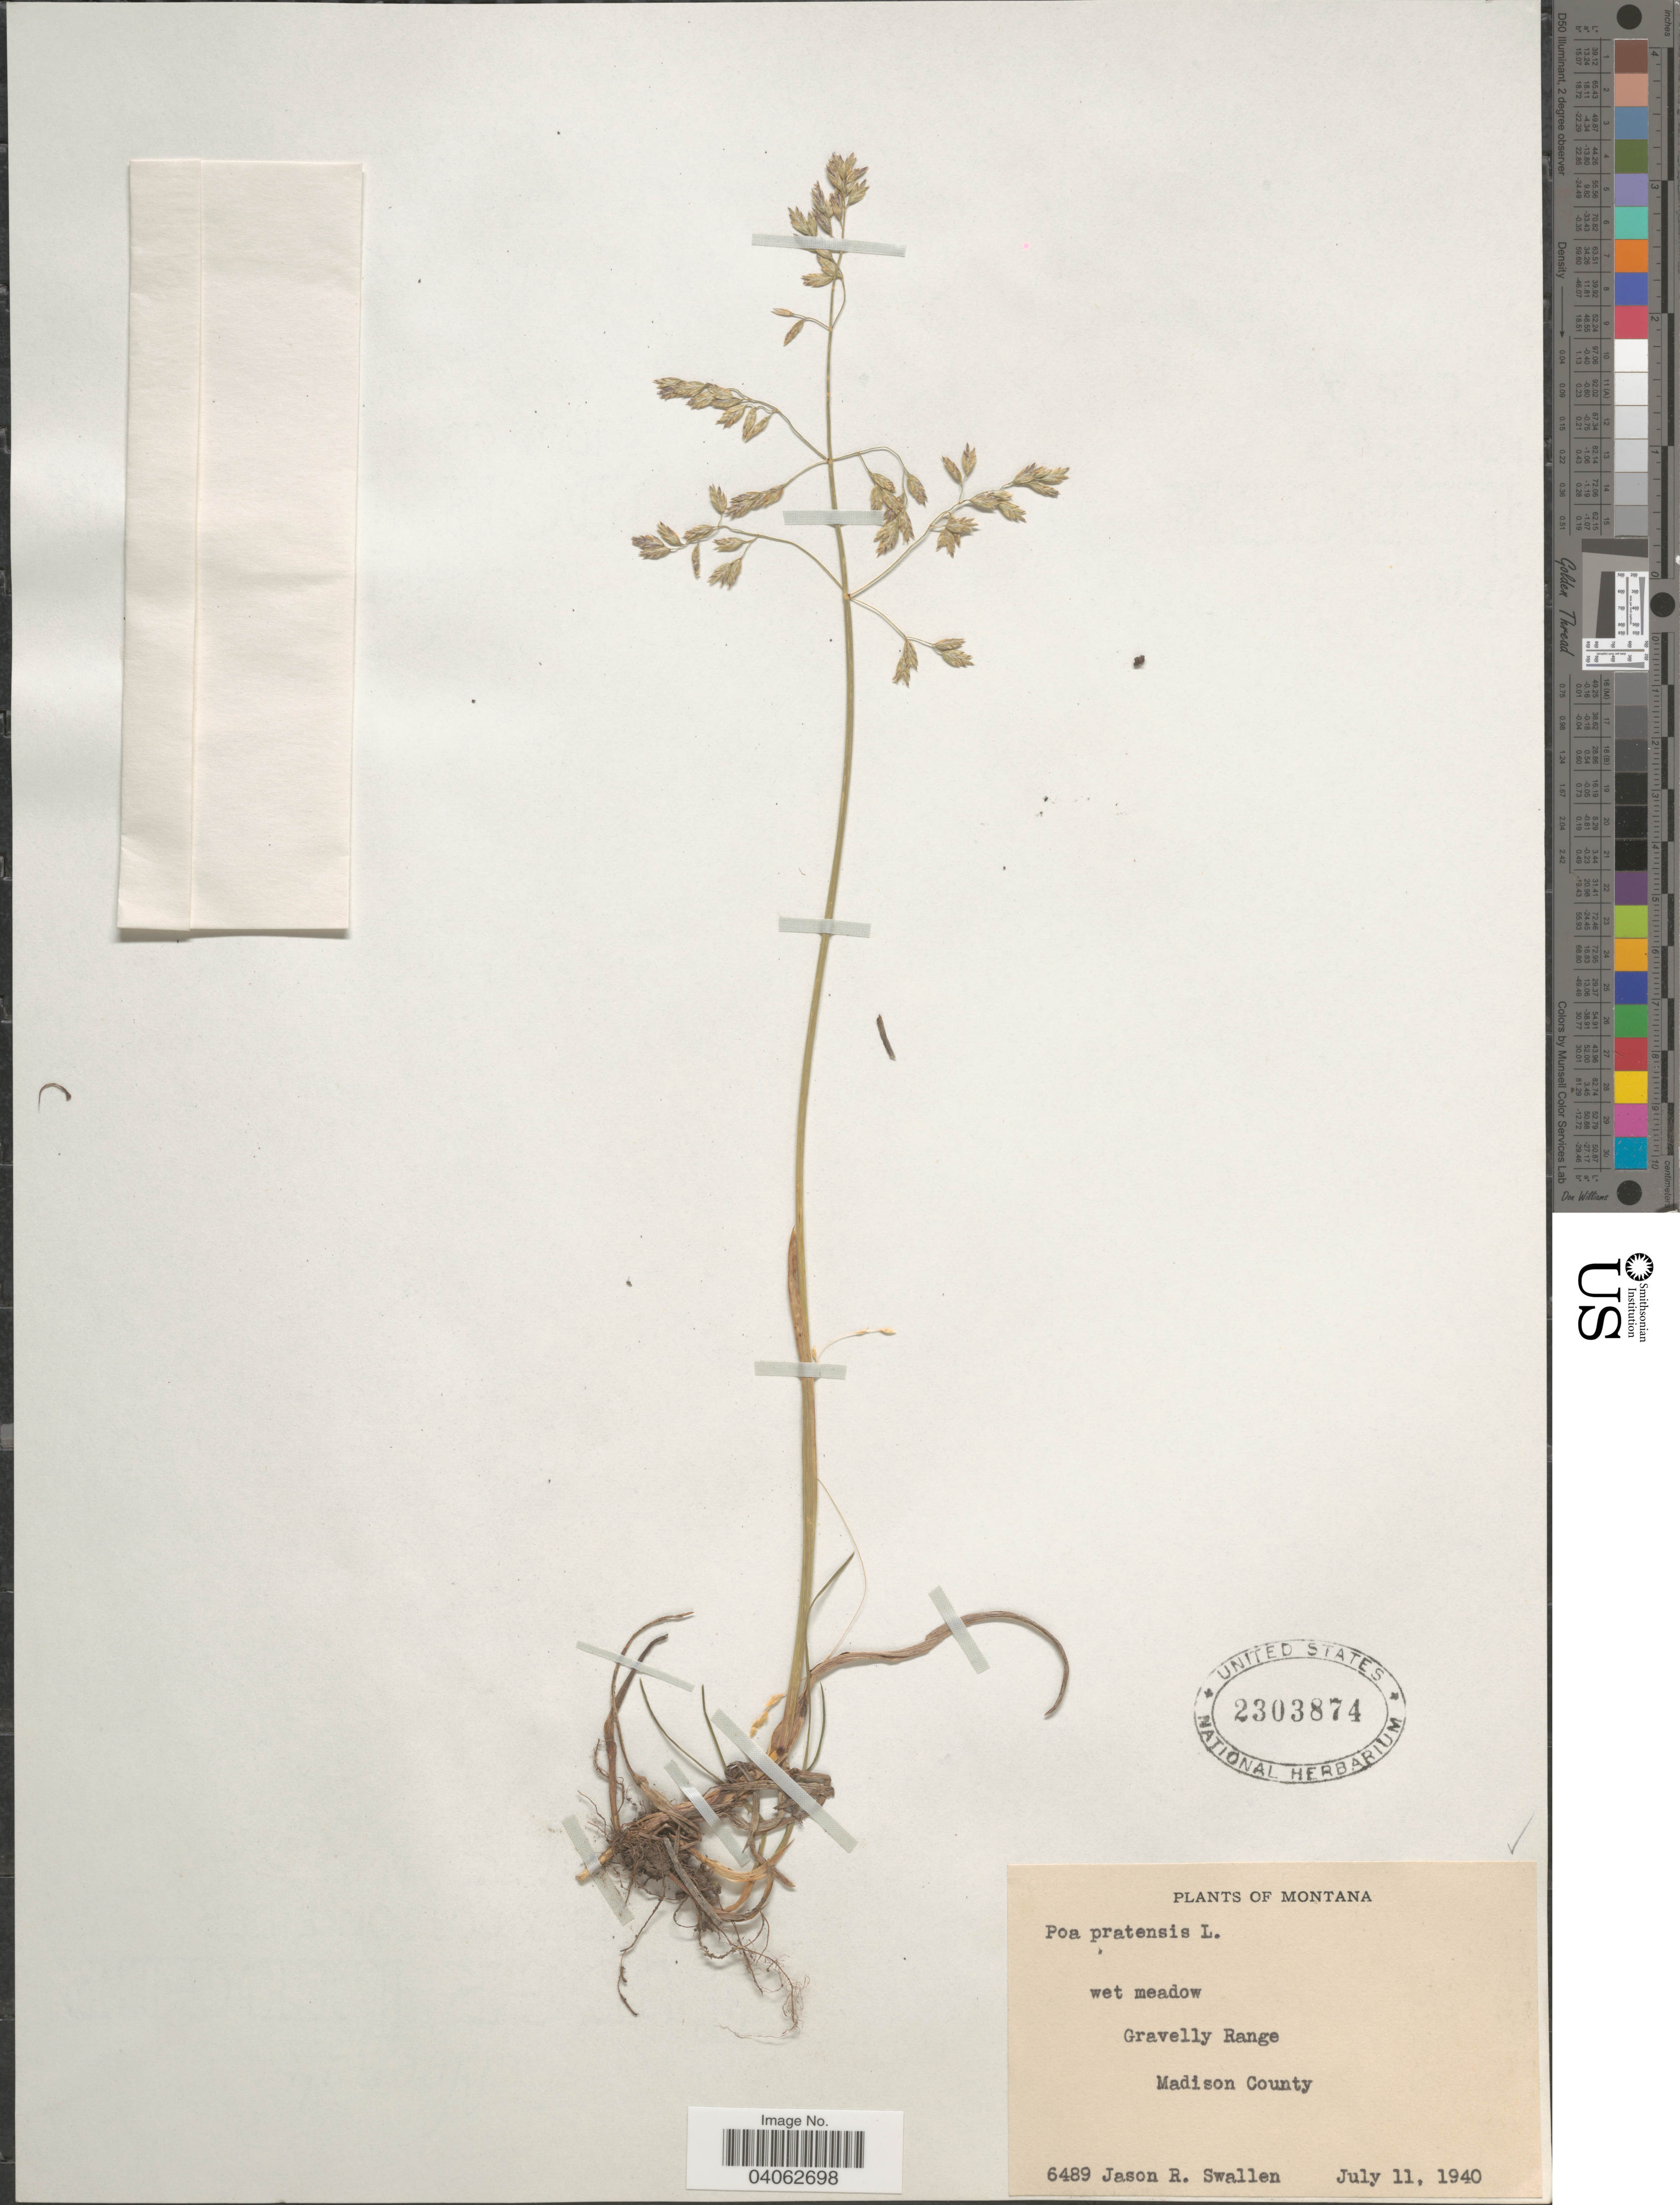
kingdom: Plantae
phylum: Tracheophyta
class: Liliopsida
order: Poales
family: Poaceae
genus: Poa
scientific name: Poa pratensis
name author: L.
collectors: J. R. Swallen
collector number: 6489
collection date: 1940-07-11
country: United States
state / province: Montana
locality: Gravelly Range. Madison County.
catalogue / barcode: US 2303874